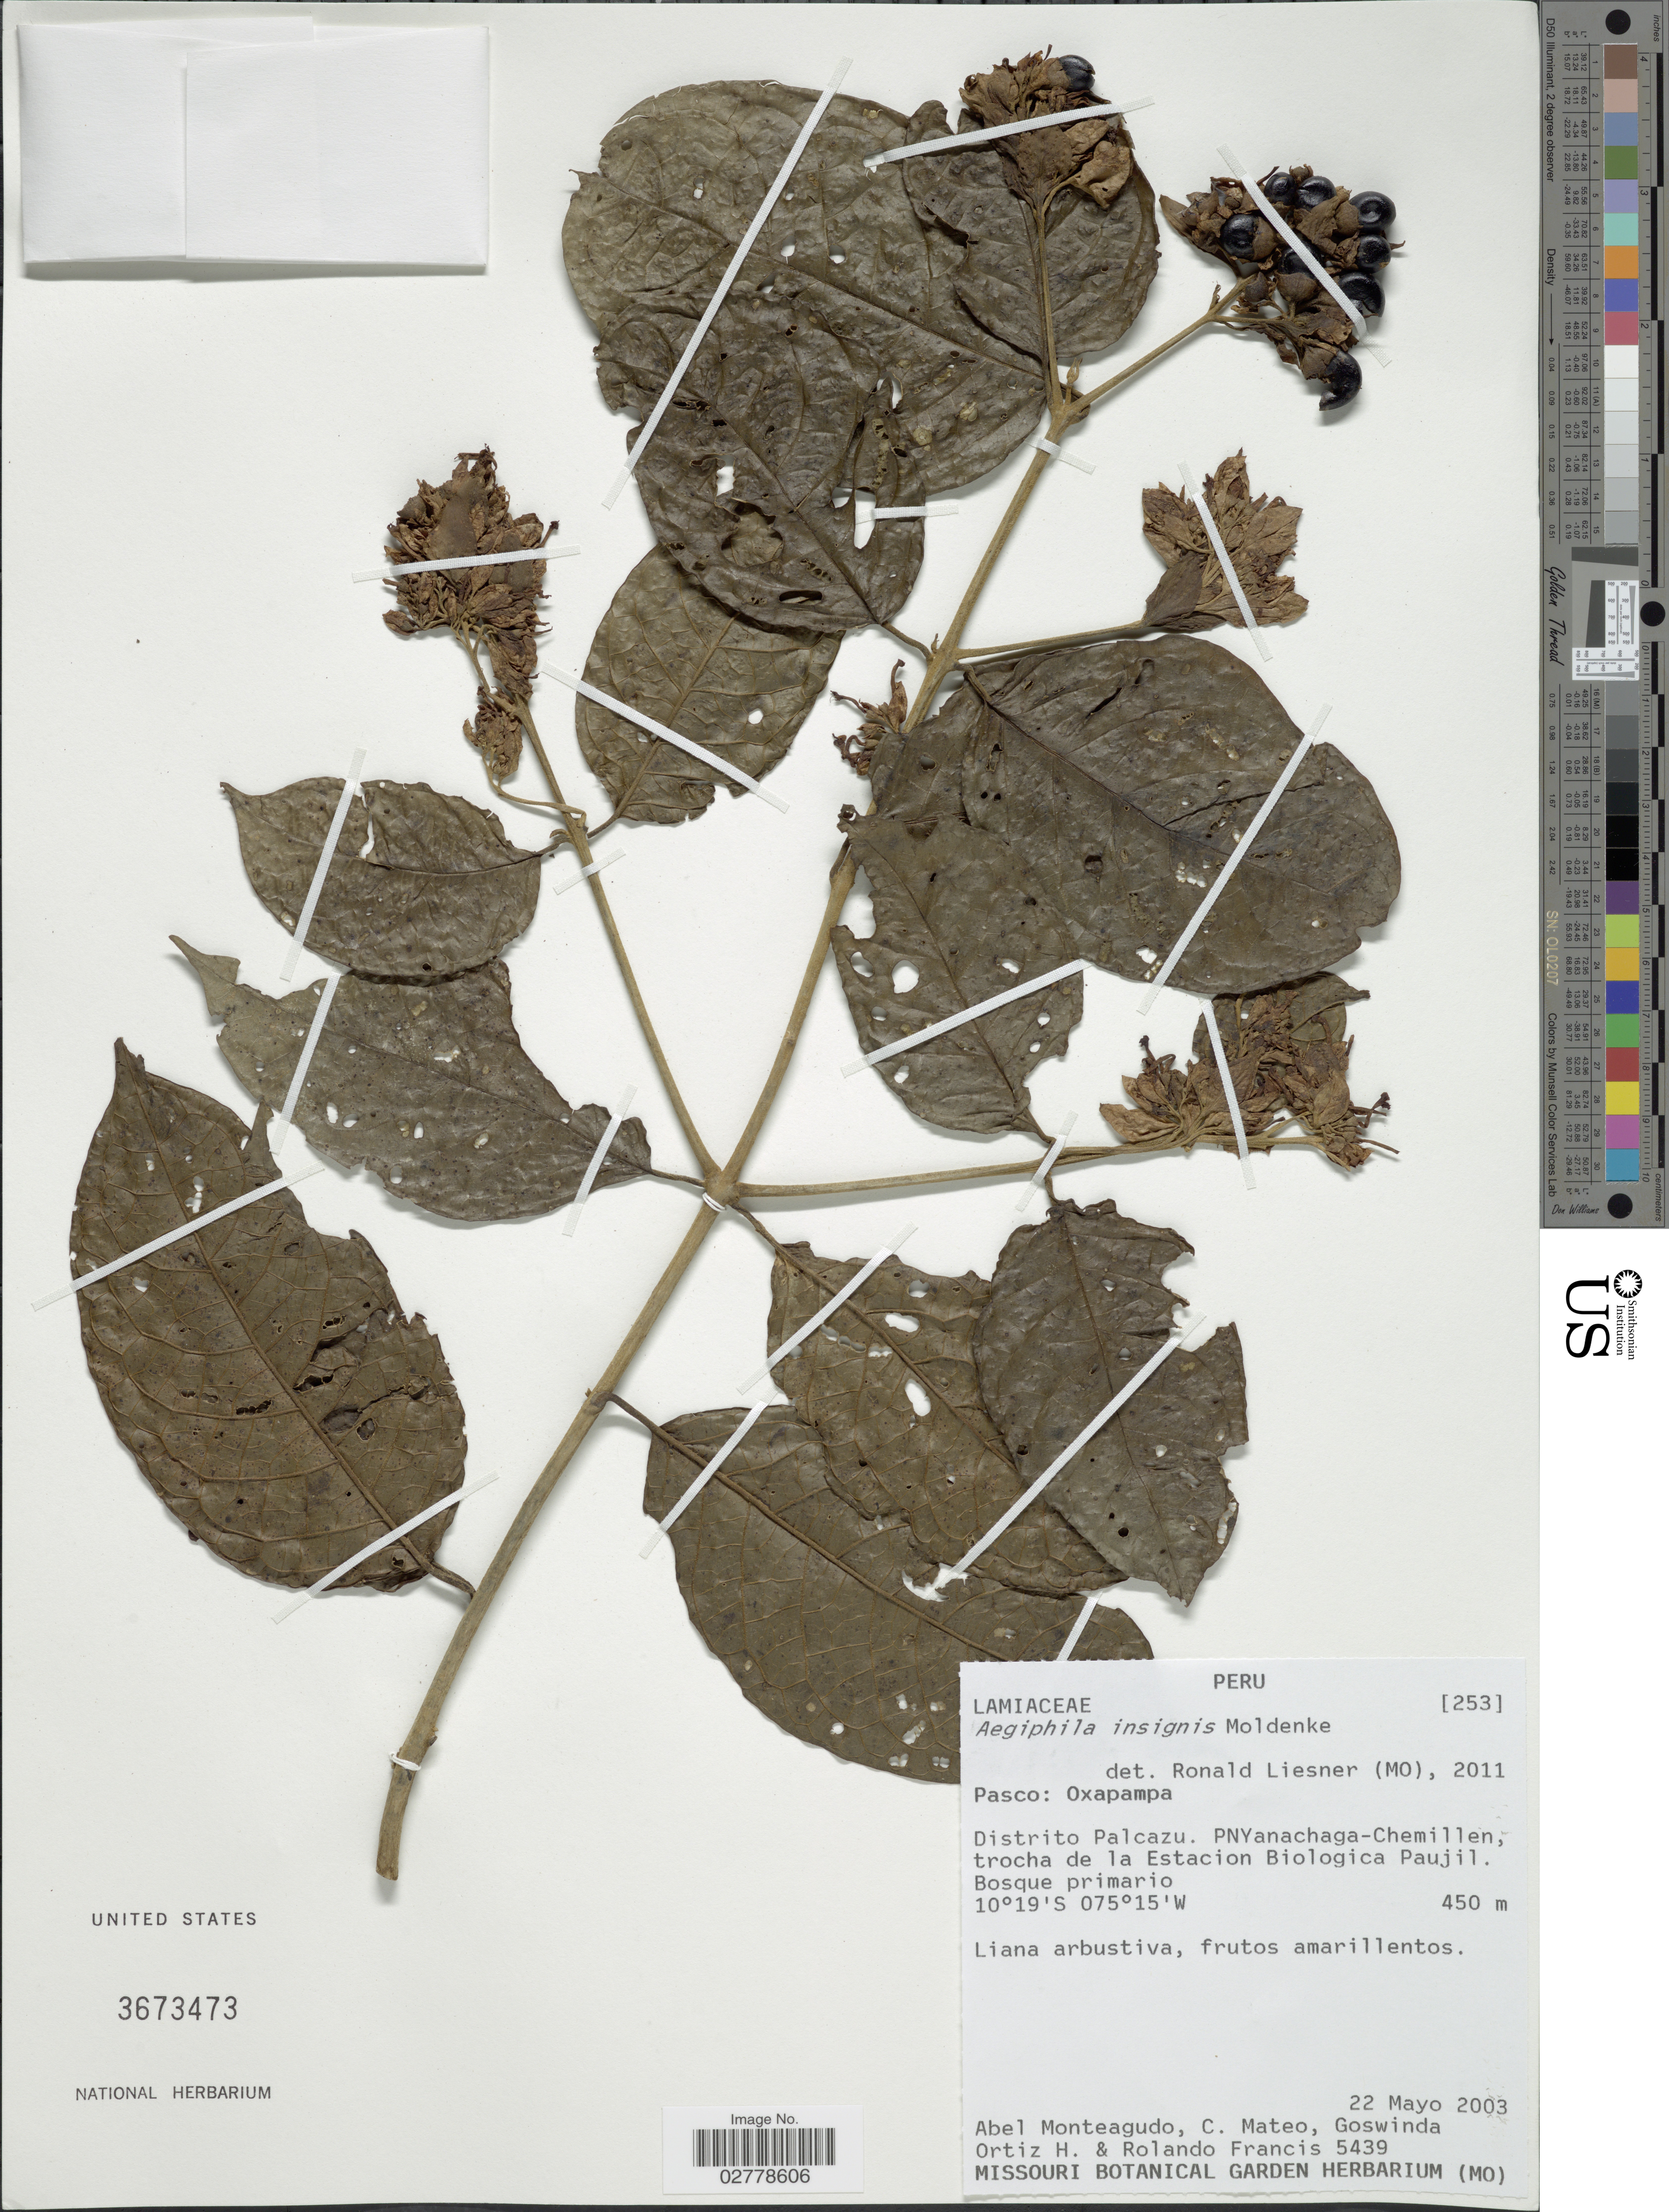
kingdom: Plantae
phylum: Tracheophyta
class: Magnoliopsida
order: Lamiales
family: Lamiaceae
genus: Aegiphila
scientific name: Aegiphila insignis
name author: Moldenke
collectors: A. Monteagudo, C. Mateo, G. Ortiz H. & R. Francis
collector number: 5439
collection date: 2003-05-22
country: Peru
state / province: Pasco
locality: Pasco: Oxapampa. Distrito Palcazu. PNYanachaga-Chemillen, trocha de la Estacion Biologica Paujil.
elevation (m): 450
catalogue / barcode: US 3673473